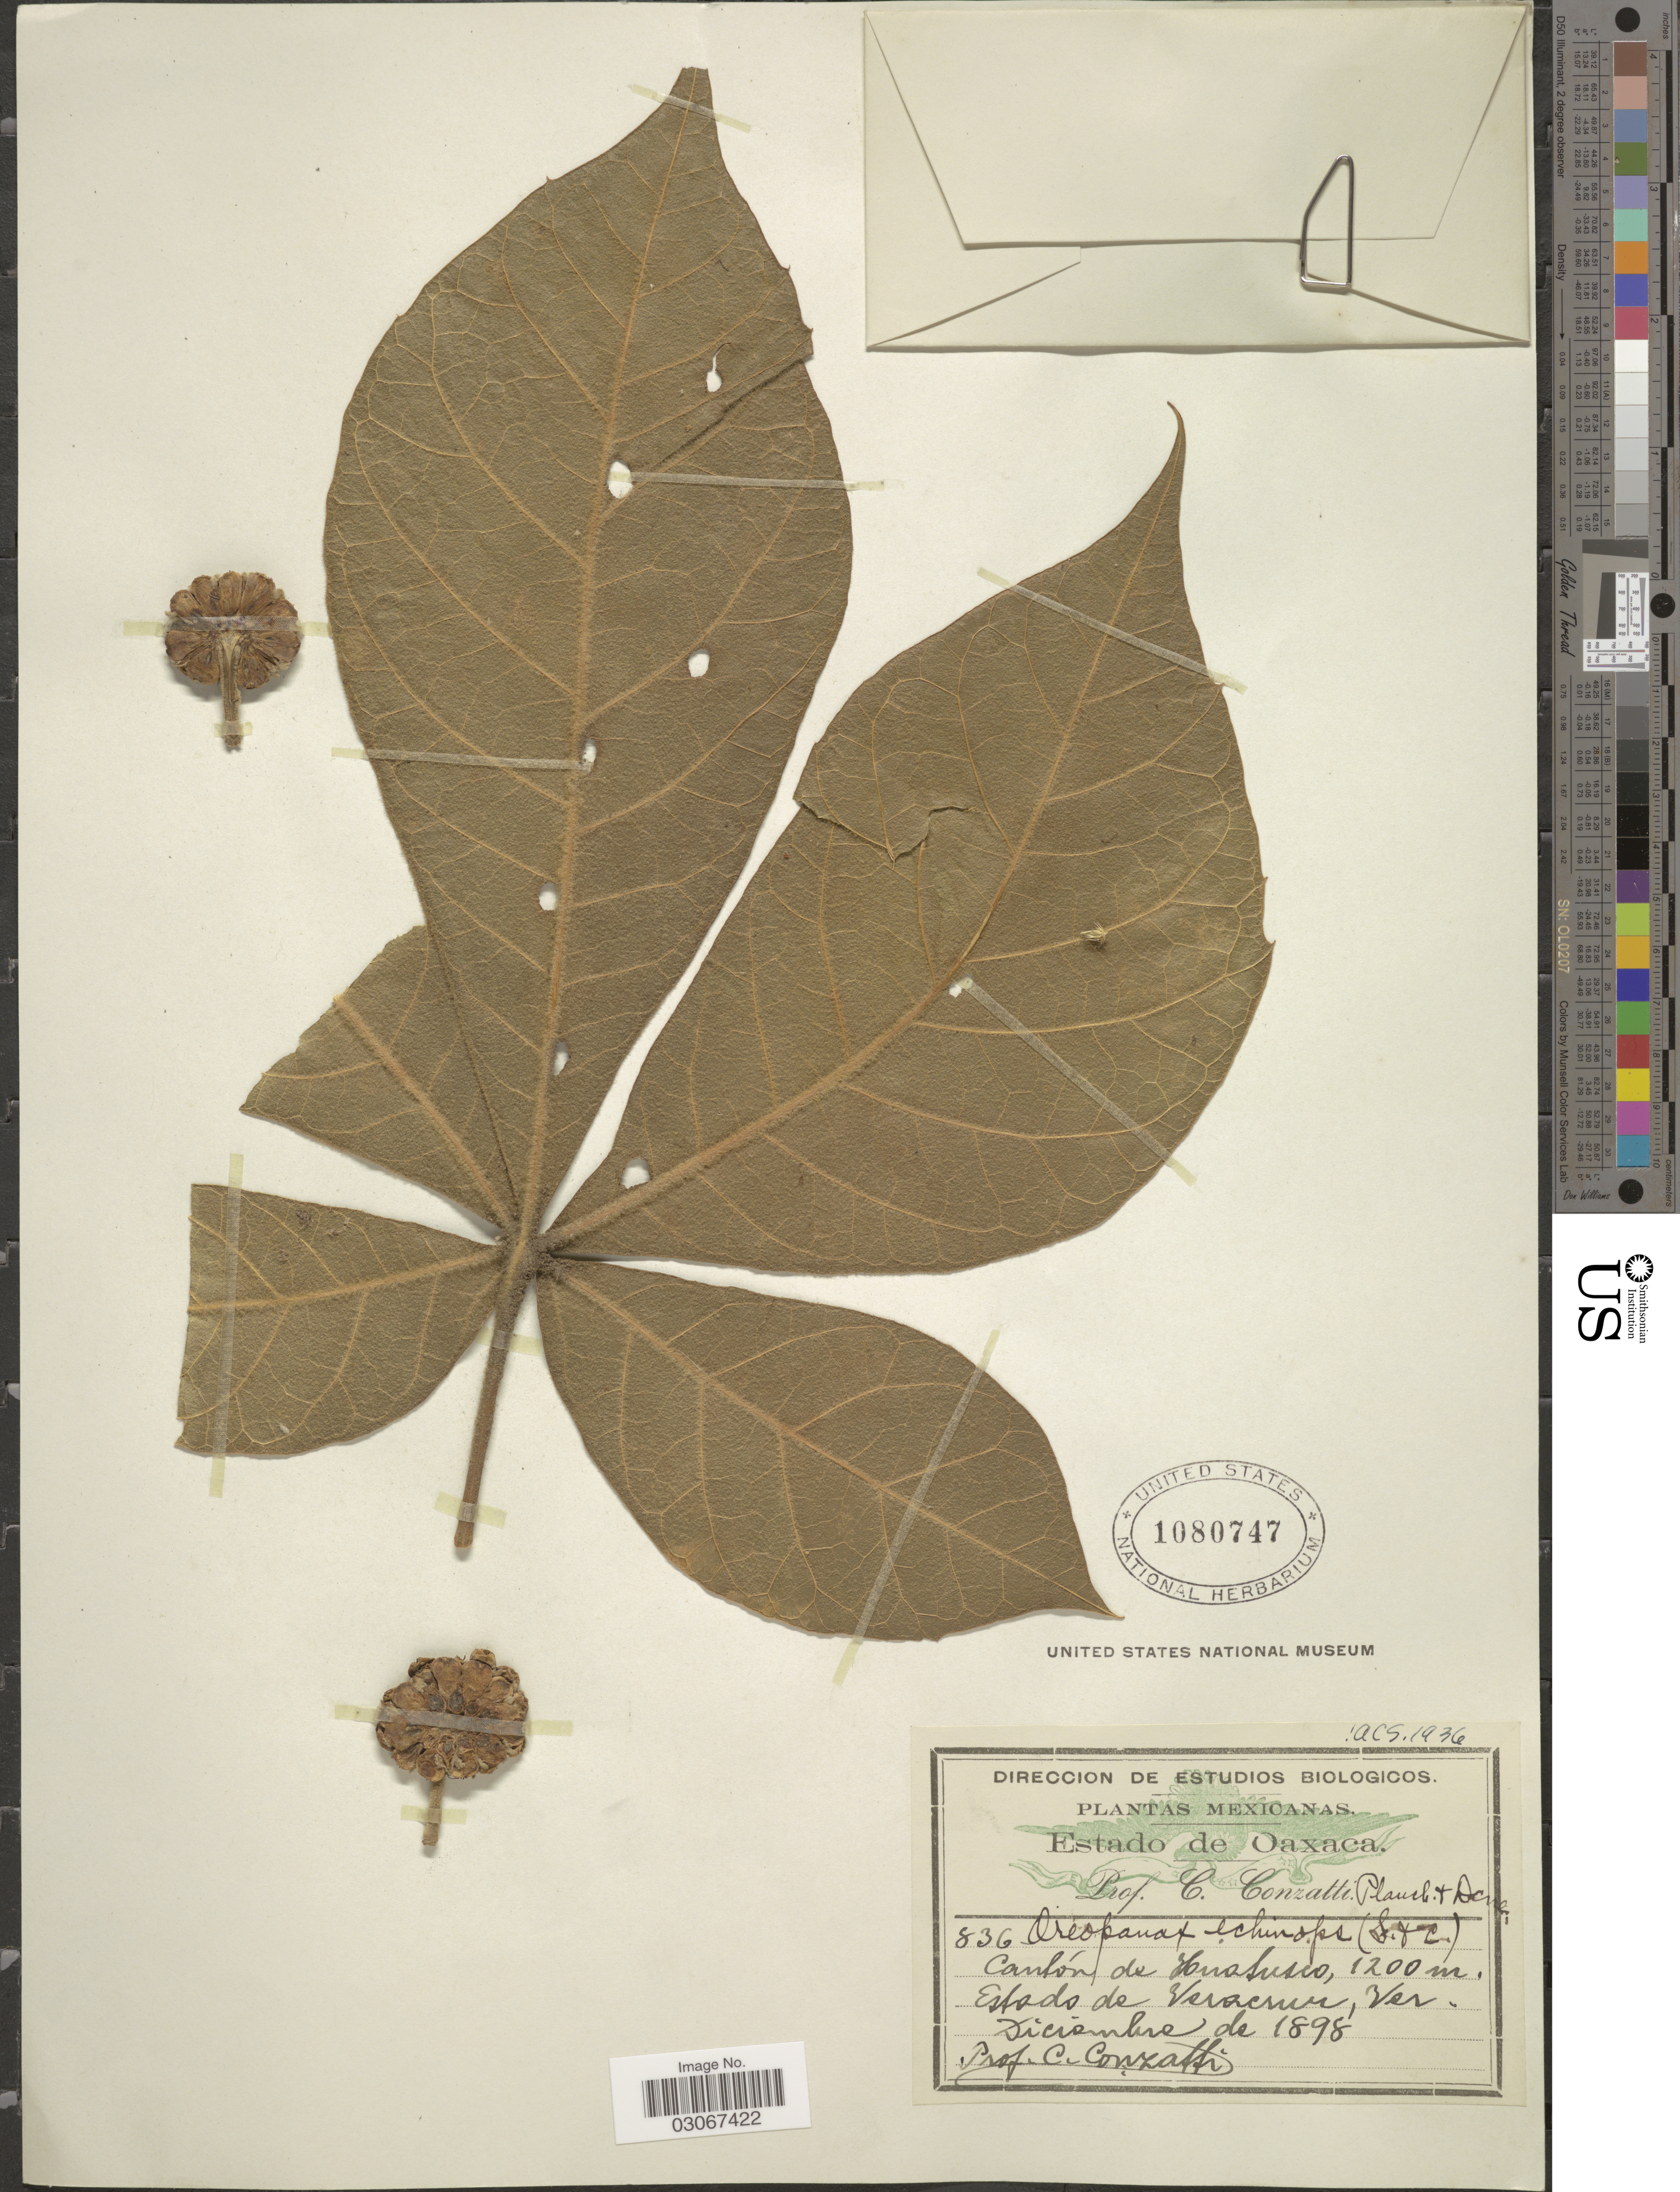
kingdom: Plantae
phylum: Tracheophyta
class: Magnoliopsida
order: Apiales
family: Araliaceae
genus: Oreopanax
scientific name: Oreopanax echinops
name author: (Schltdl. & Cham.) Decne. & Planch.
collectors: C. Conzatti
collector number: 836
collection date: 1898-12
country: Mexico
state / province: Oaxaca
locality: Cantón de Huatusco, Estado de Veracruz, Ver.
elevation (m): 1200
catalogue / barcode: US 1080747